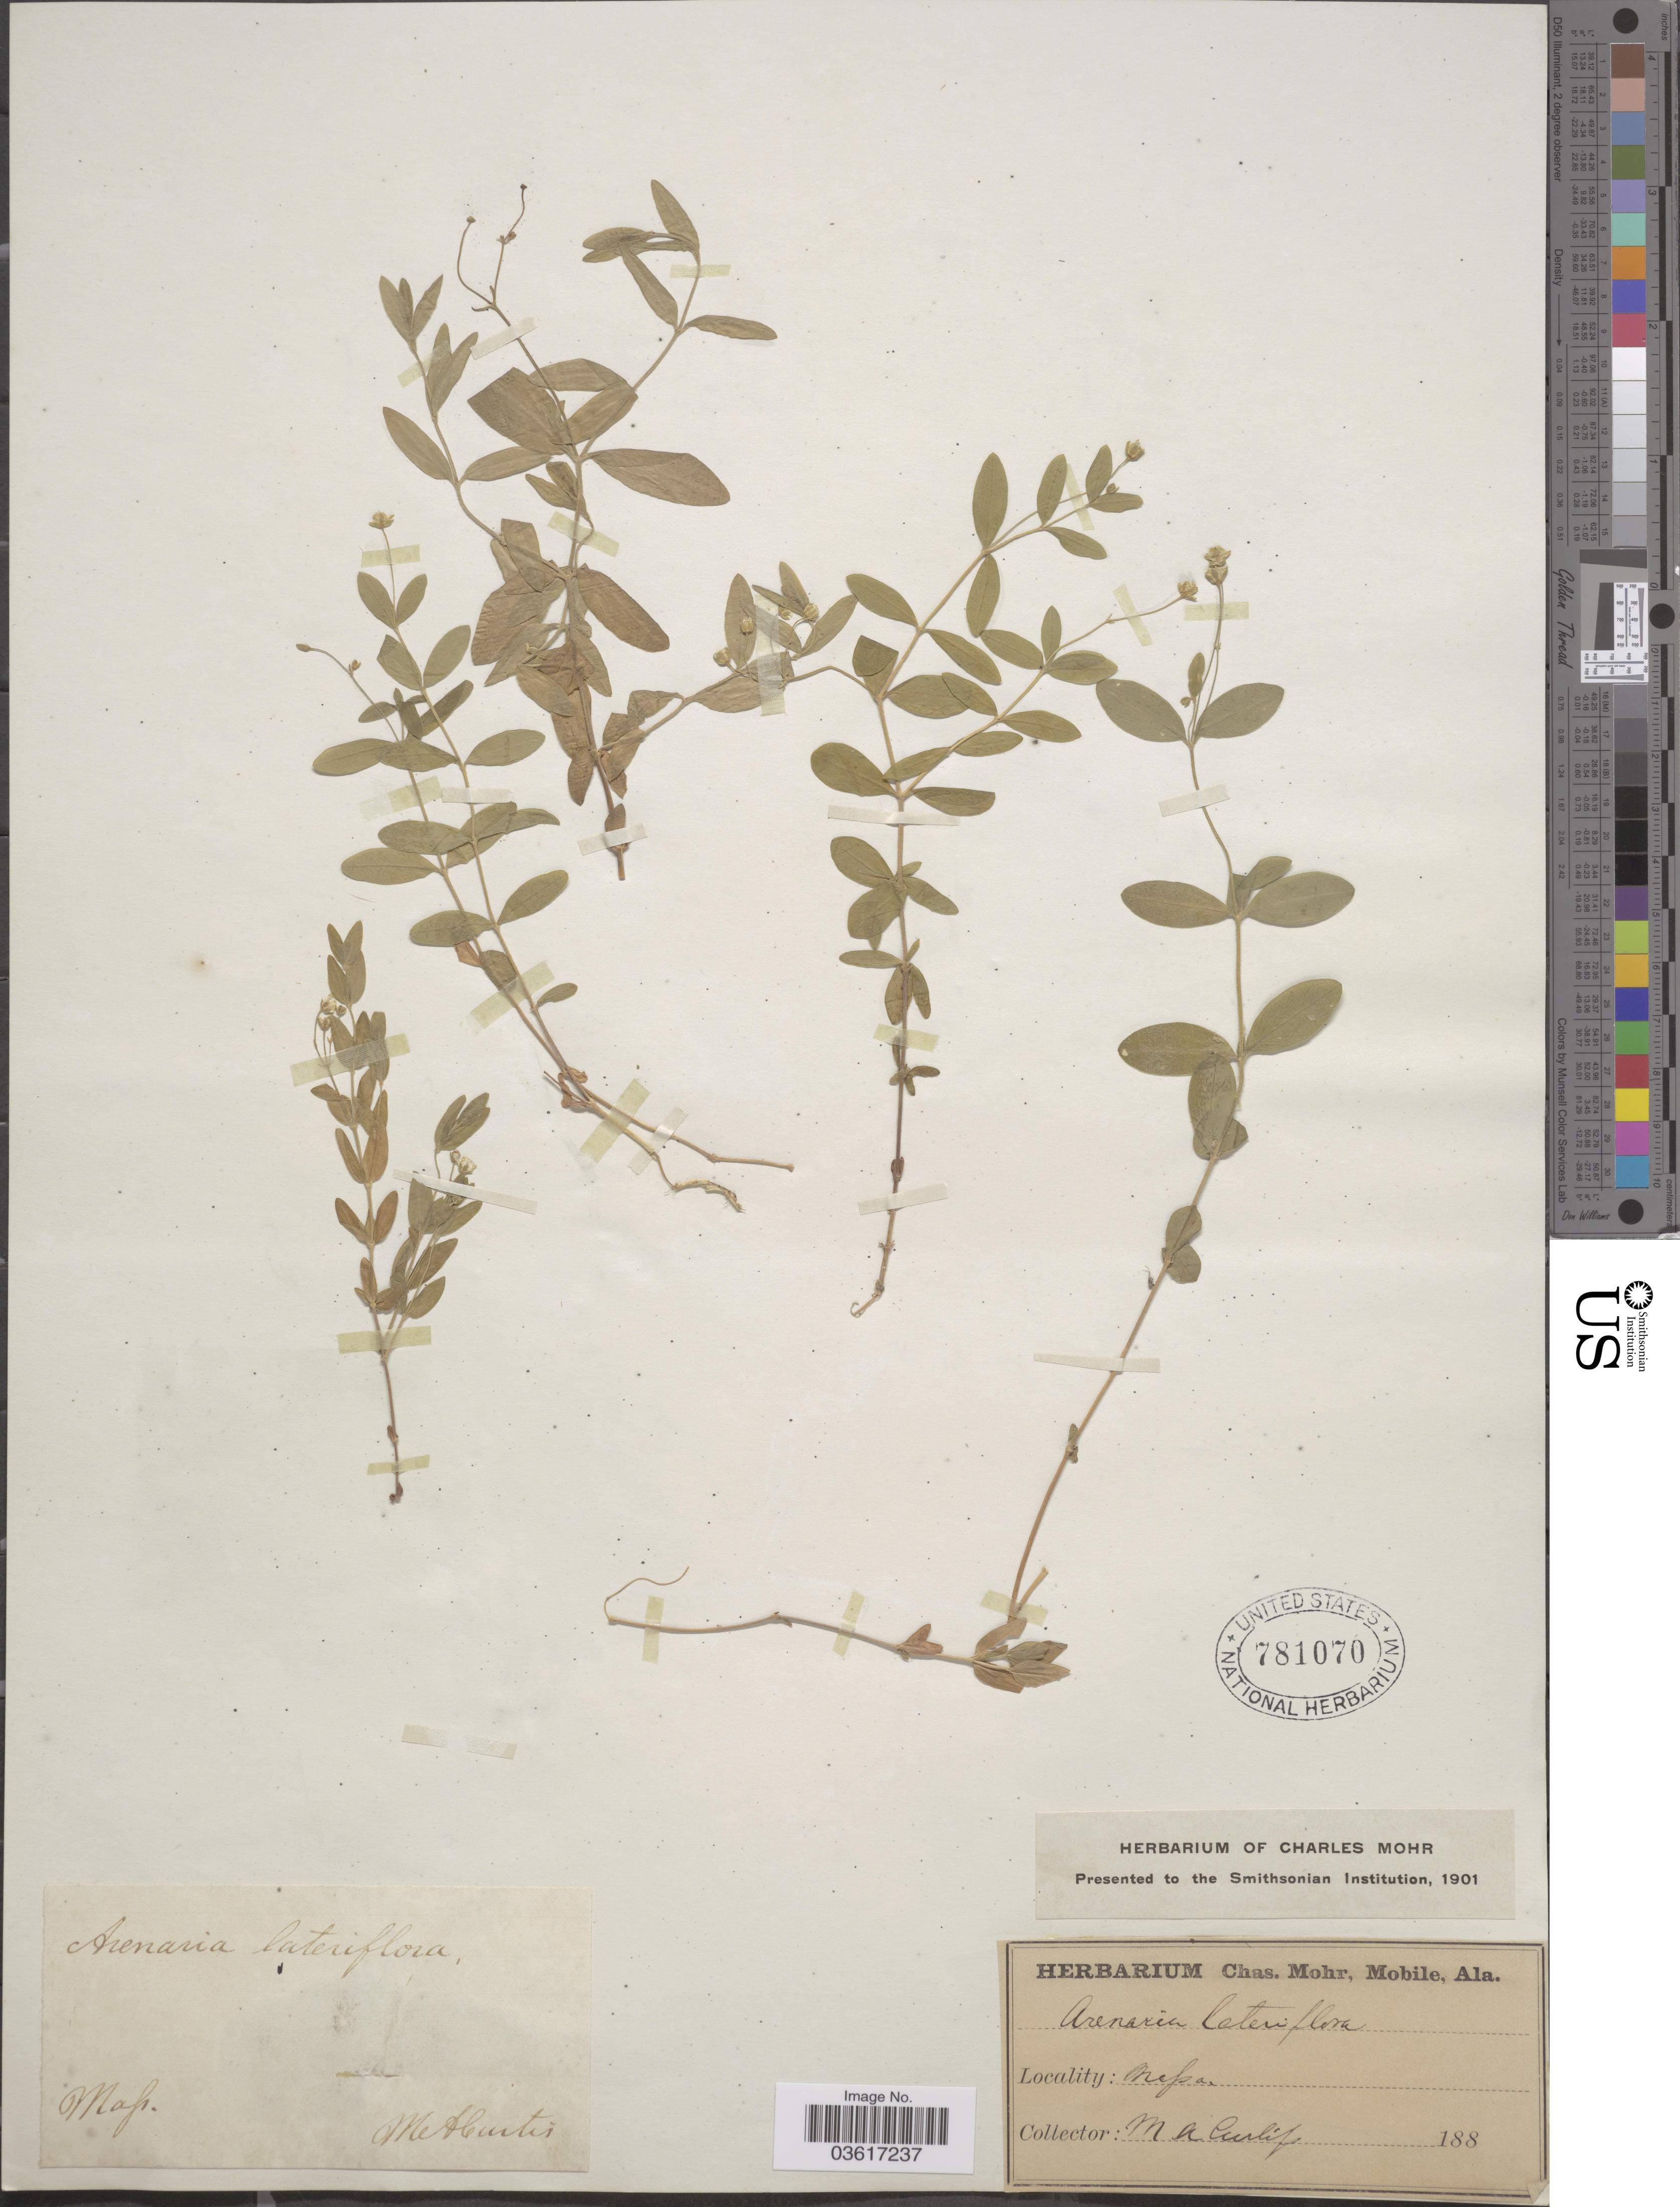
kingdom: Plantae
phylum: Tracheophyta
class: Magnoliopsida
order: Caryophyllales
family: Caryophyllaceae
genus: Moehringia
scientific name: Moehringia lateriflora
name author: (L.) Fenzl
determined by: Strong, Mark T., (BOT), Smithsonian Institution - National Museum of Natural History (UNITED STATES)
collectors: M. A. Curtis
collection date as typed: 188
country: United States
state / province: Massachusetts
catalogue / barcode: US 781070